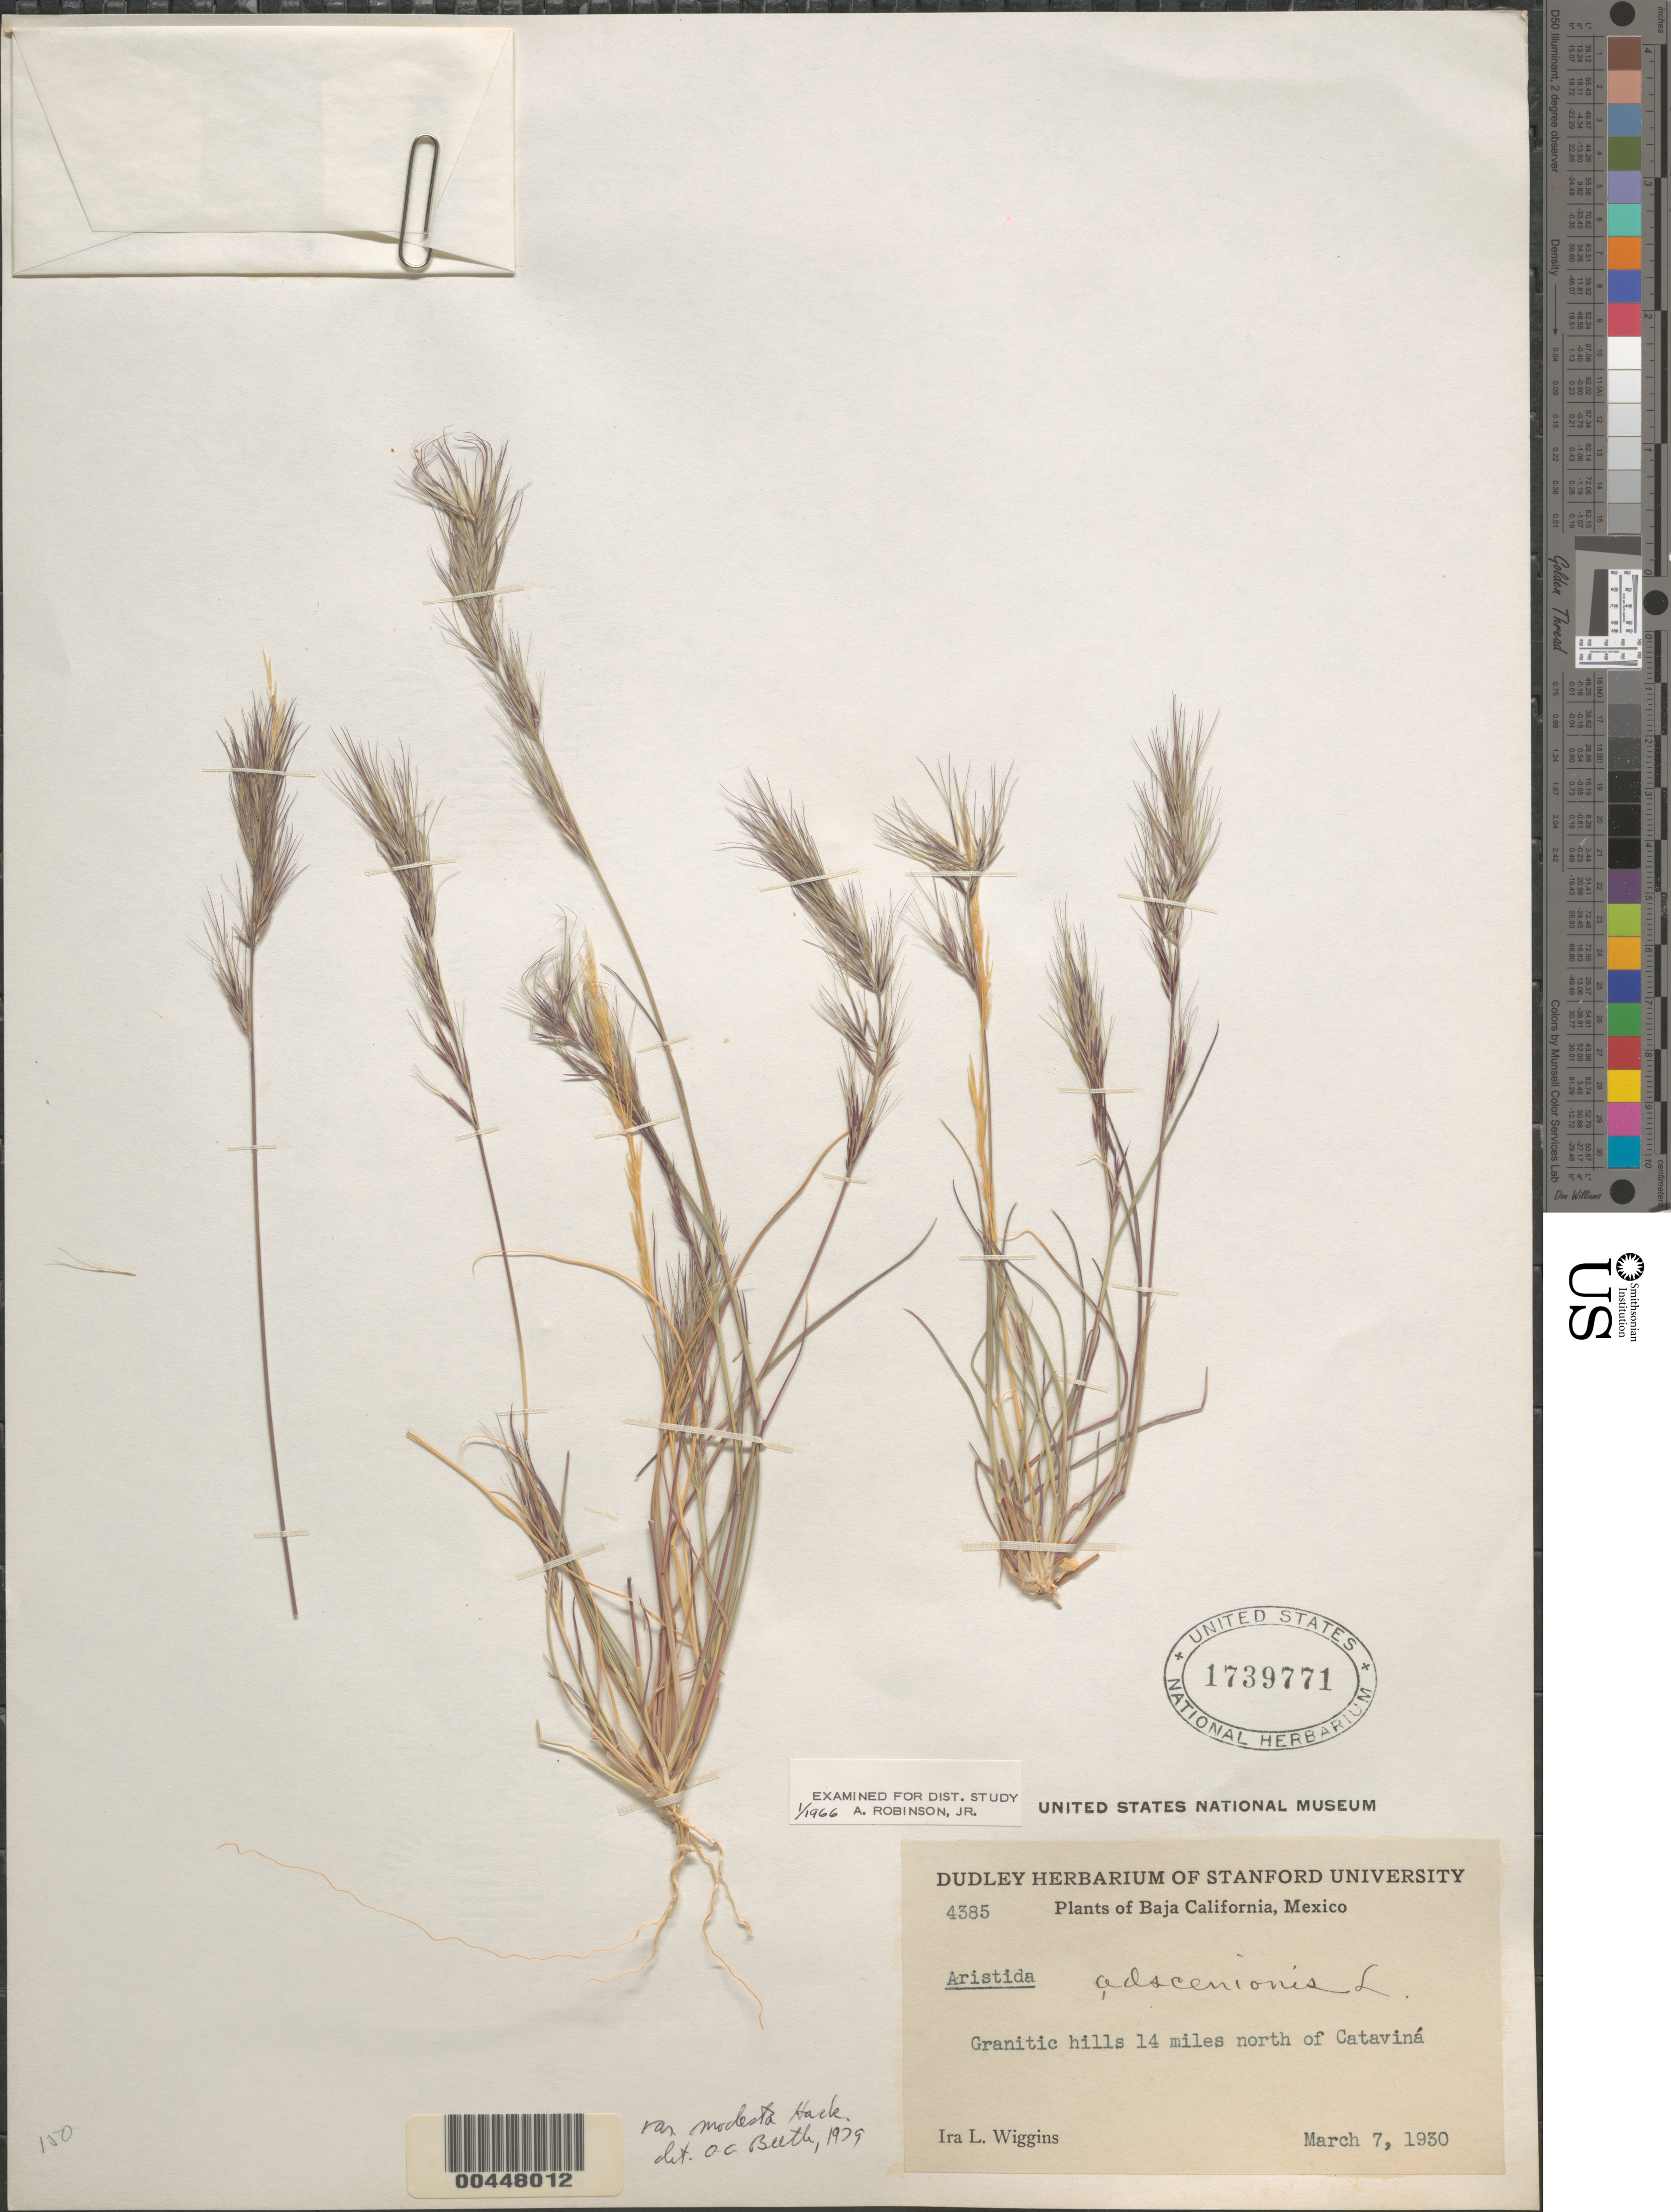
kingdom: Plantae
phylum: Tracheophyta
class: Liliopsida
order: Poales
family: Poaceae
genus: Aristida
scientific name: Aristida adscensionis var. modesta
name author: Hack. in Stuck.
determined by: Beetle, Alan A.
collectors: I. L. Wiggins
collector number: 4385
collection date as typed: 7 Mar 1930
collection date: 1930-03-07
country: Mexico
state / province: Baja California Sur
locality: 14 mi N of Cataviná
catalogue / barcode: US 1739771